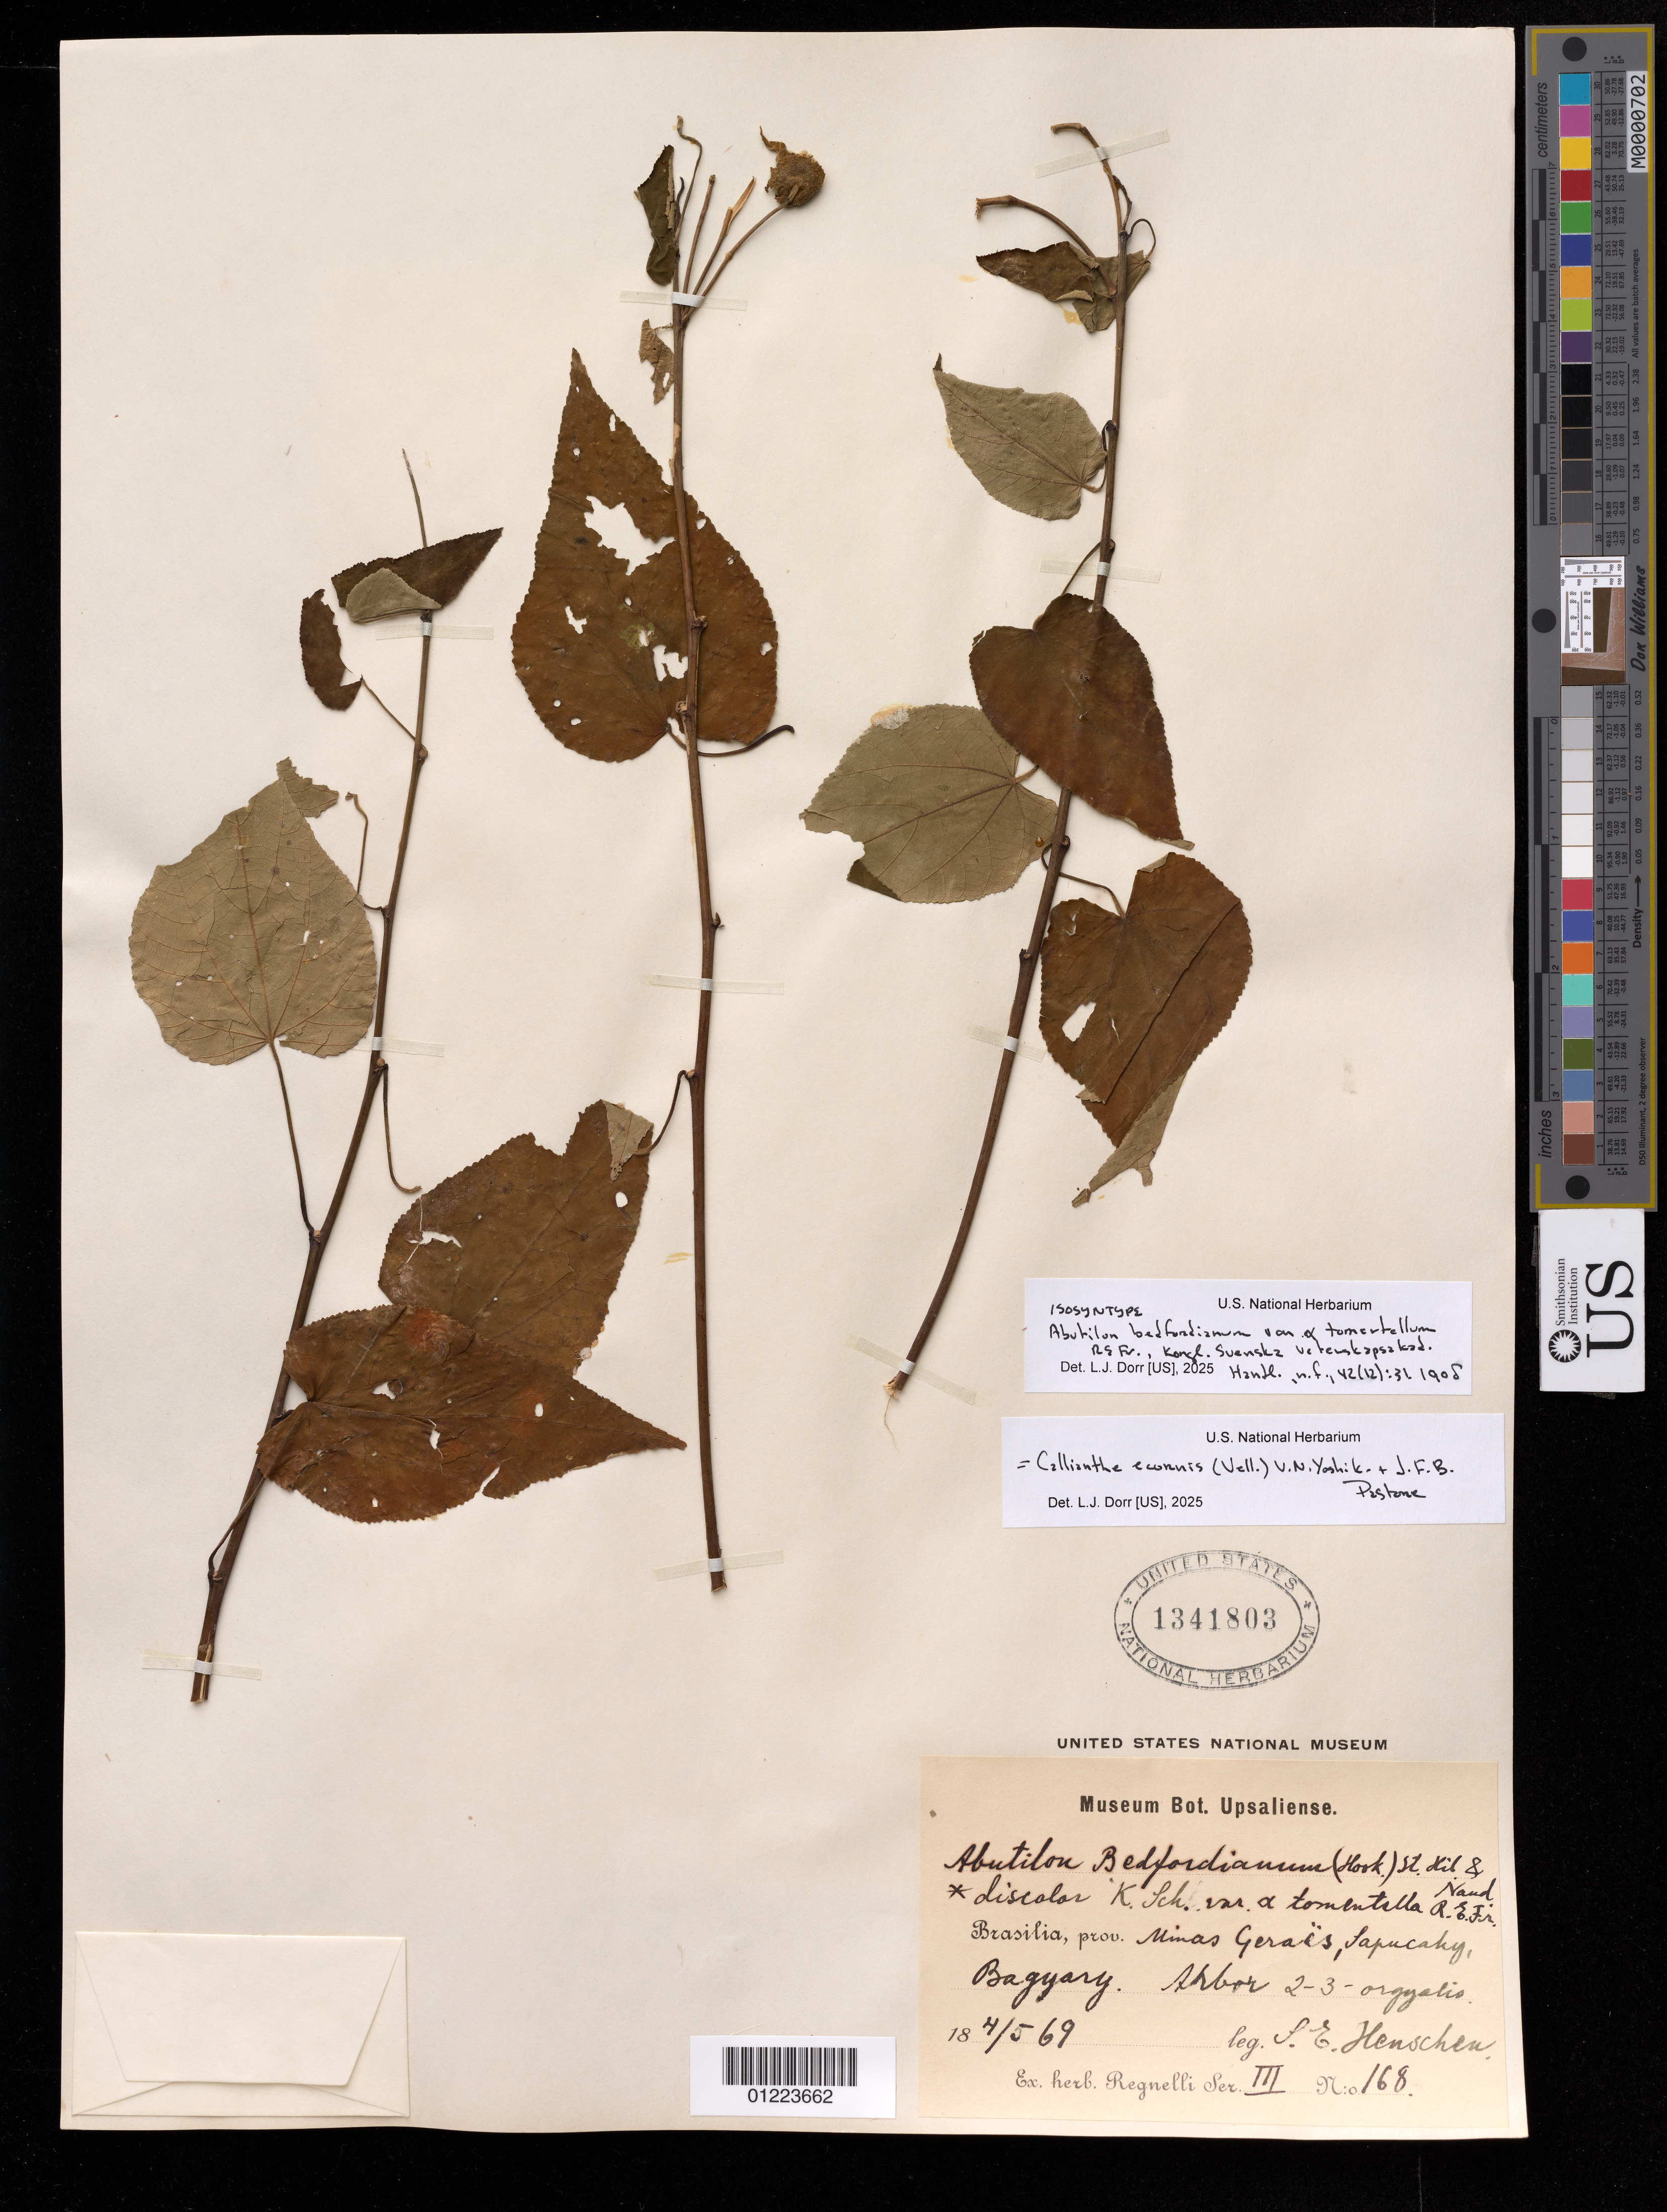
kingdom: Plantae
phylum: Tracheophyta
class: Magnoliopsida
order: Malvales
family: Malvaceae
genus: Abutilon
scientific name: Abutilon bedfordianum var. tomentellum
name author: R.E. Fr.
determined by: Dorr, Laurence J., Curator (BOT), Smithsonian Institution - National Museum of Natural History (UNITED STATES)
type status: Isosyntype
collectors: A. Regnelli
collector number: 168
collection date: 1869-05-04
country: Brazil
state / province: Minas Gerais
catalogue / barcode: US 1341803